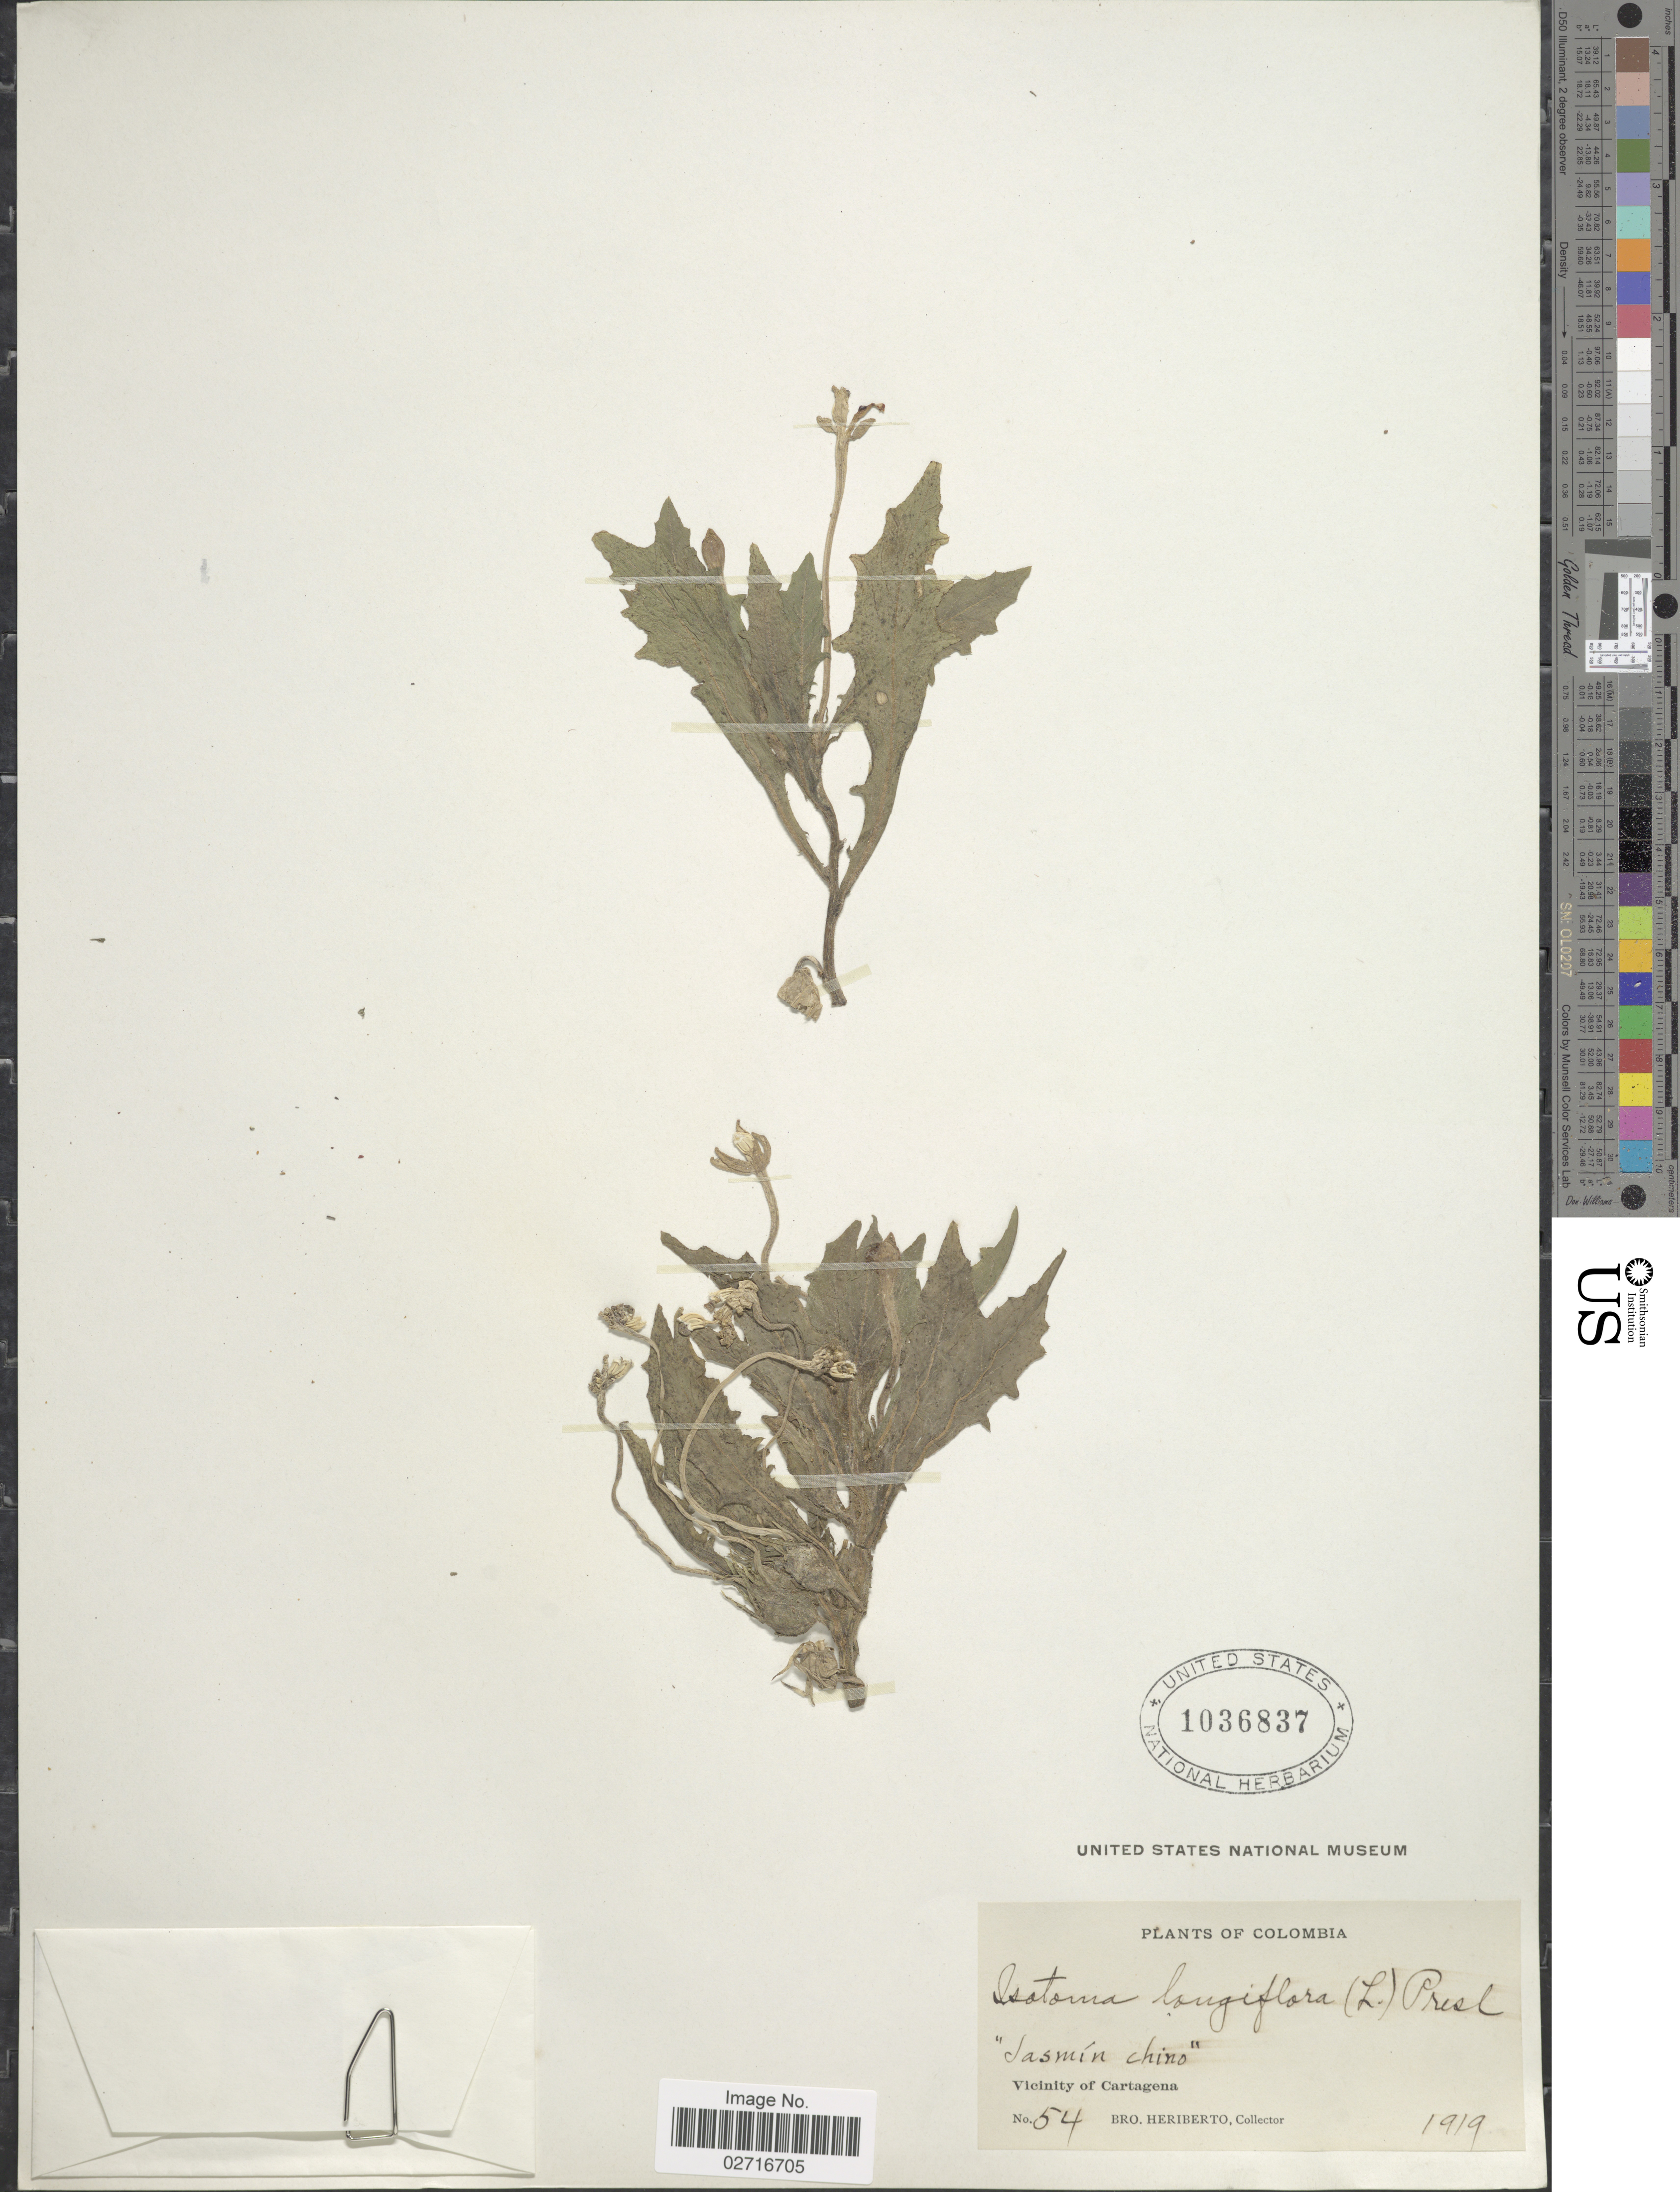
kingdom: Plantae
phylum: Tracheophyta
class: Magnoliopsida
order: Asterales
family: Campanulaceae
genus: Hippobroma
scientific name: Hippobroma longiflora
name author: (L.) G. Don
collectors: B. Heriberto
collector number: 54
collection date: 1919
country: Colombia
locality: Vicinity of Cartagena.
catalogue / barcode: US 1036837